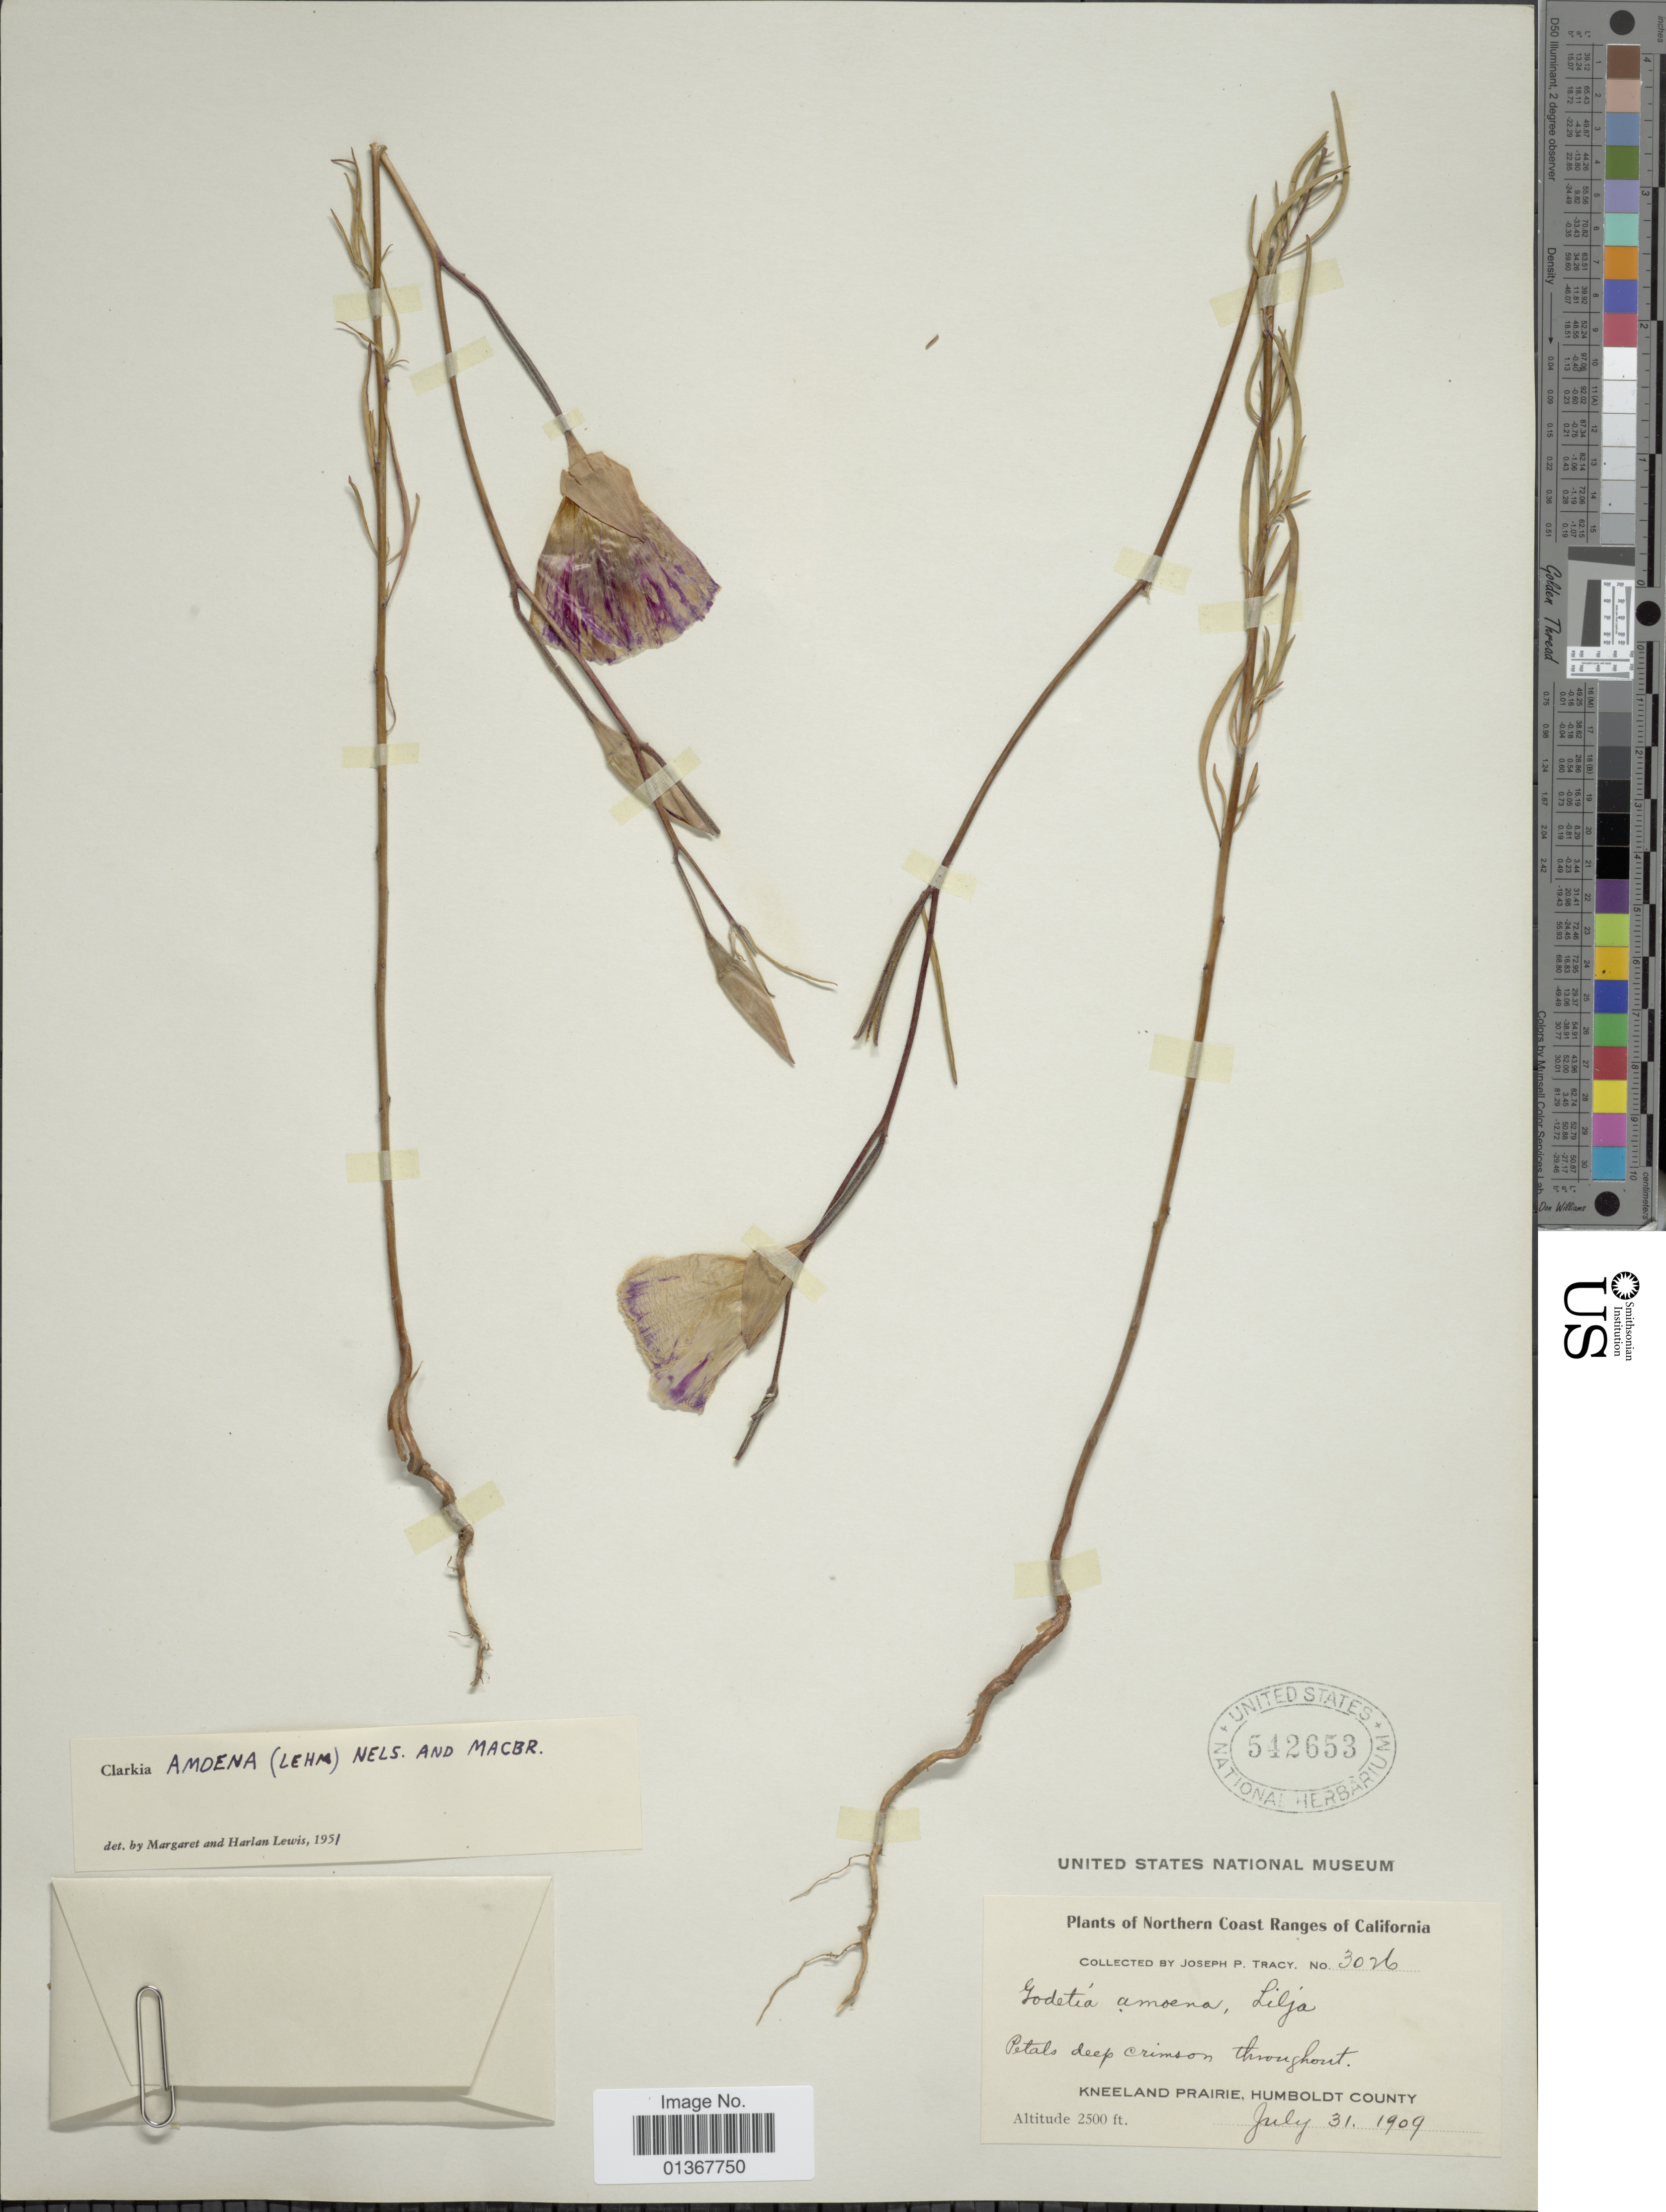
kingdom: Plantae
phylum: Tracheophyta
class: Magnoliopsida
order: Myrtales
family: Onagraceae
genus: Clarkia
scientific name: Clarkia amoena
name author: (Lehm.) A. Nelson & J.F. Macbr.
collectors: J. Tracy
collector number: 3026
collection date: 1909-07-31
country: United States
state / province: California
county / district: Humboldt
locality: Northern Coast Ranges. Kneeland Prairie, Humboldt County.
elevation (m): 762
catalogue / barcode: US 542653